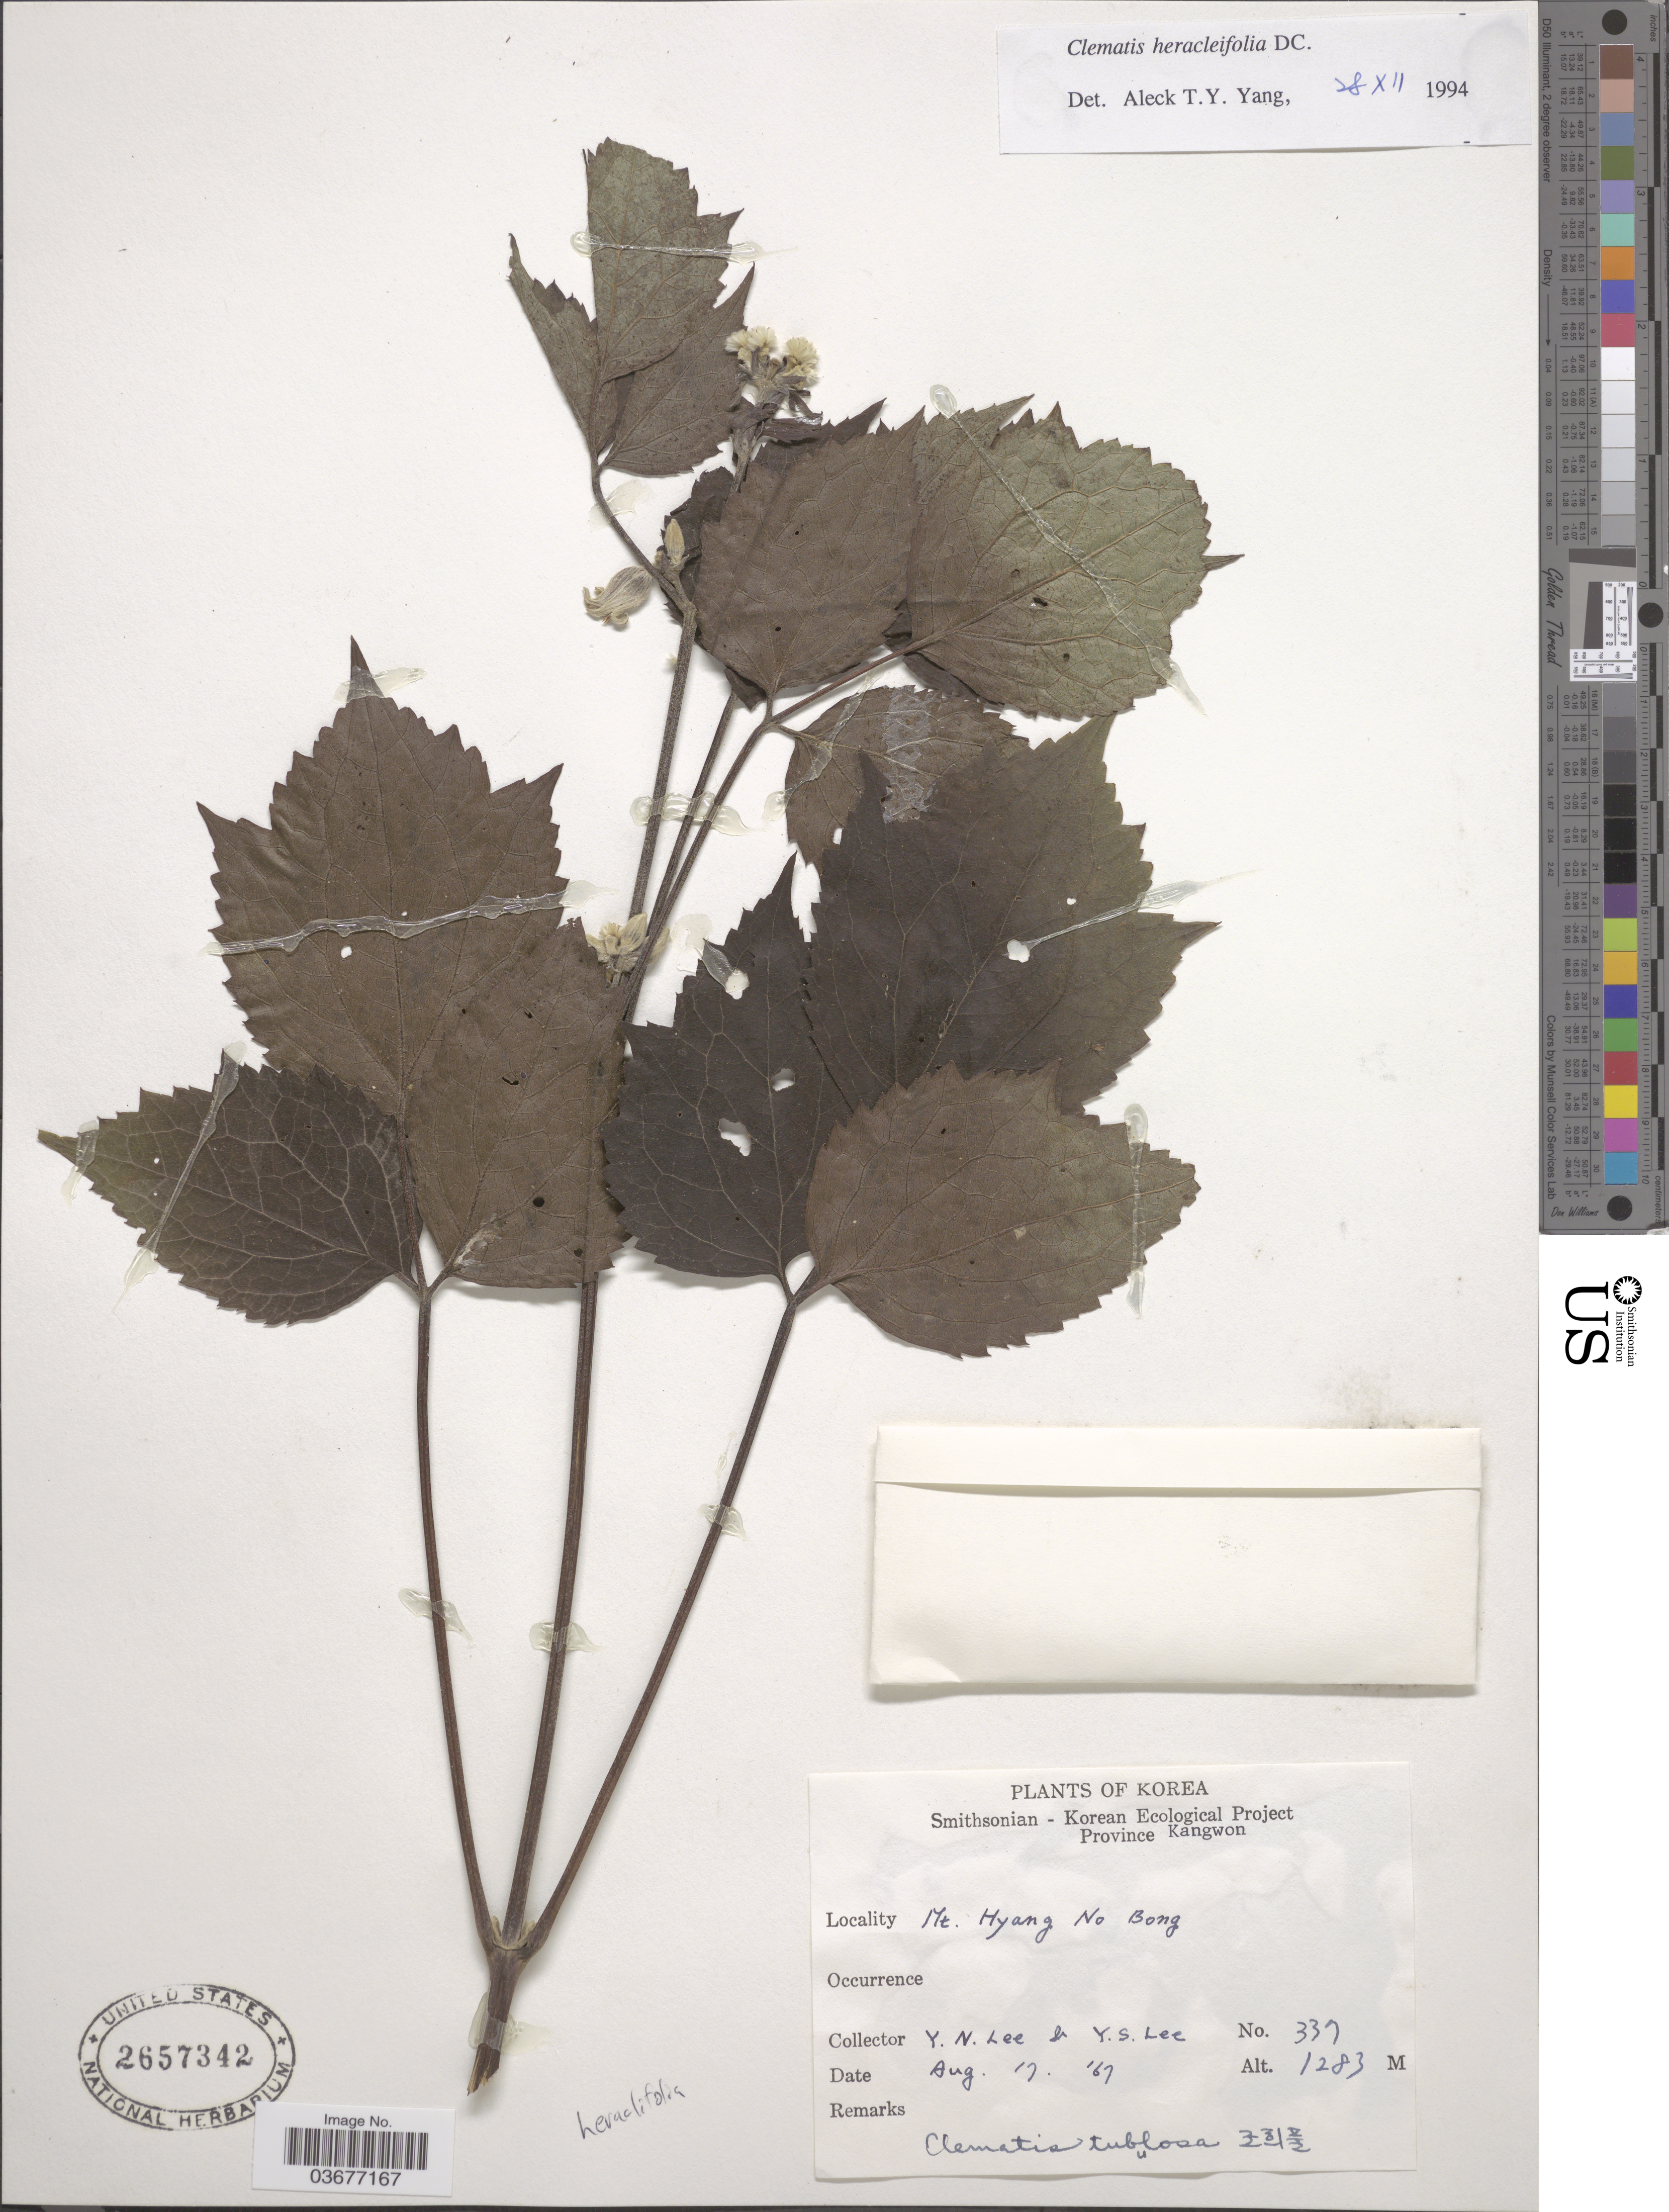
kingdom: Plantae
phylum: Tracheophyta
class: Magnoliopsida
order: Ranunculales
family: Ranunculaceae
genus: Clematis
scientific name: Clematis heracleifolia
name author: DC.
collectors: Y. N. Lee & Y. S. Lee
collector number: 337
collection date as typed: Transcribed d/m/y: 17/8/67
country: North Korea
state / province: Kangwon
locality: Mt. Hyang No Bong.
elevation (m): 1283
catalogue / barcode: US 2657342